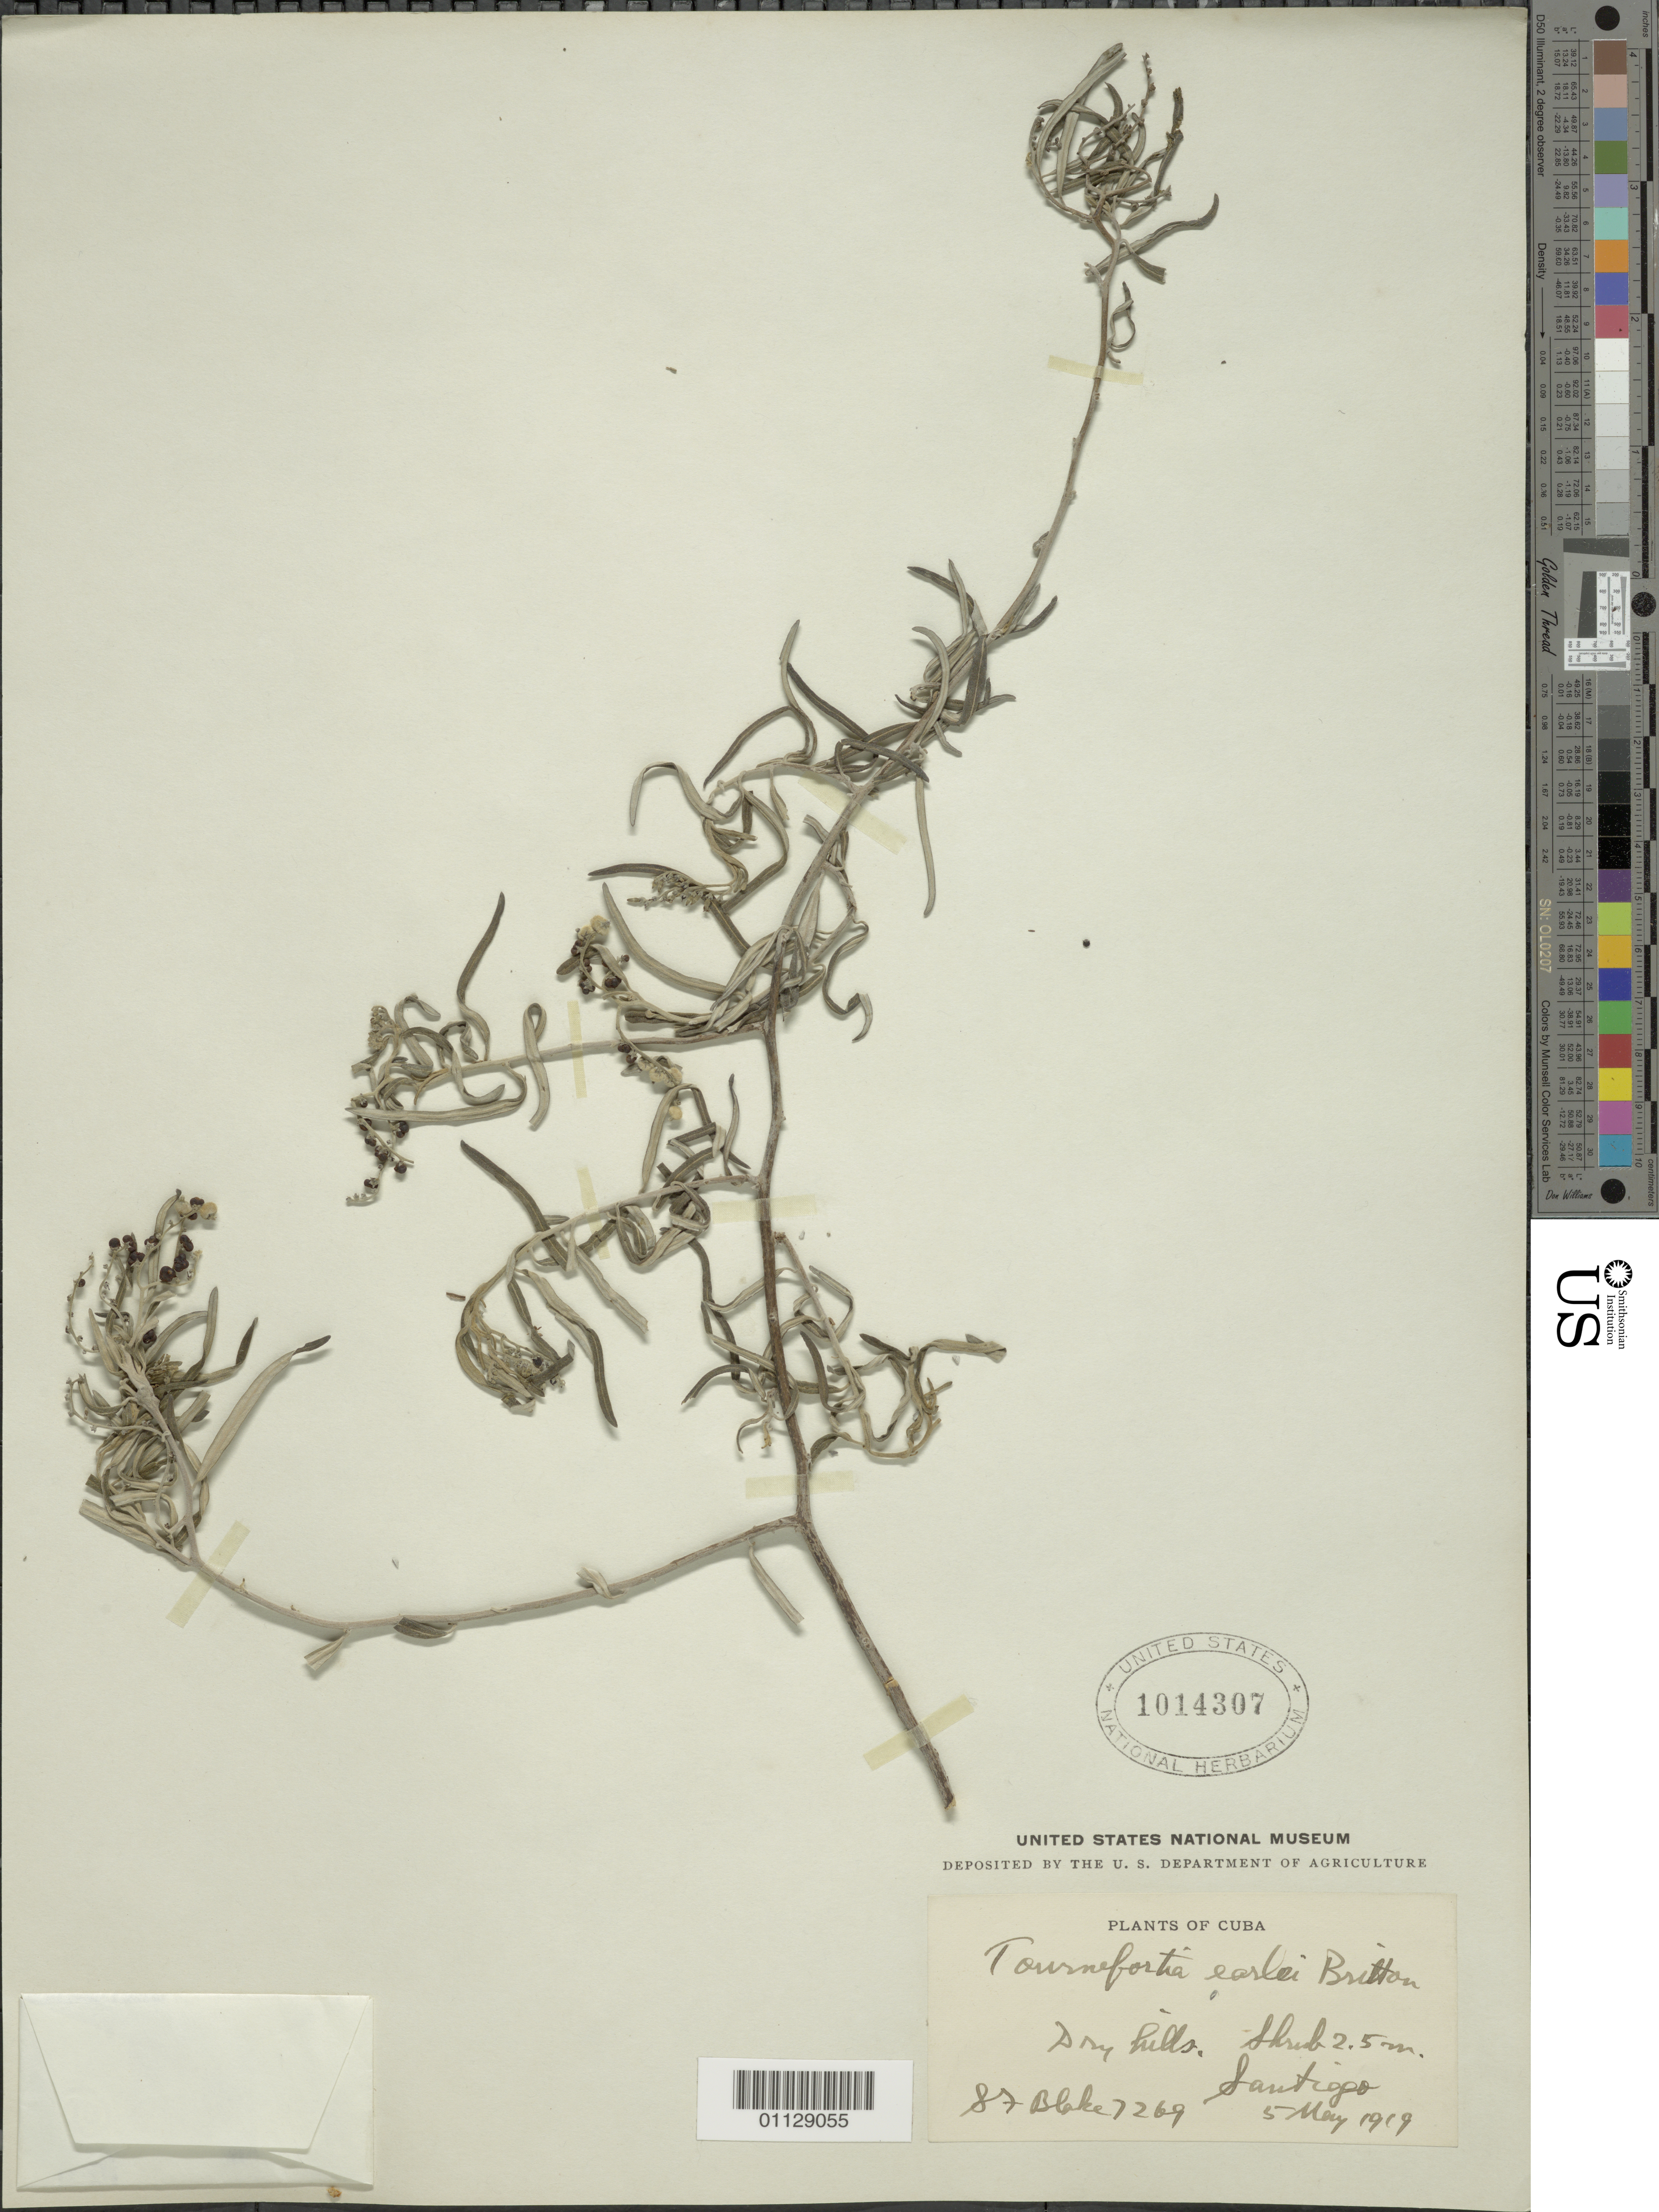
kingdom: Plantae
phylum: Tracheophyta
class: Magnoliopsida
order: Boraginales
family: Heliotropiaceae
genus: Tournefortia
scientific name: Tournefortia earlei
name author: Britton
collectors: S. T. Blake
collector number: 7269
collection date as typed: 05 May 1919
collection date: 1919-05-05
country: Cuba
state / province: Santiago de Cuba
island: Cuba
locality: Dry hills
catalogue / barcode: US 1014307